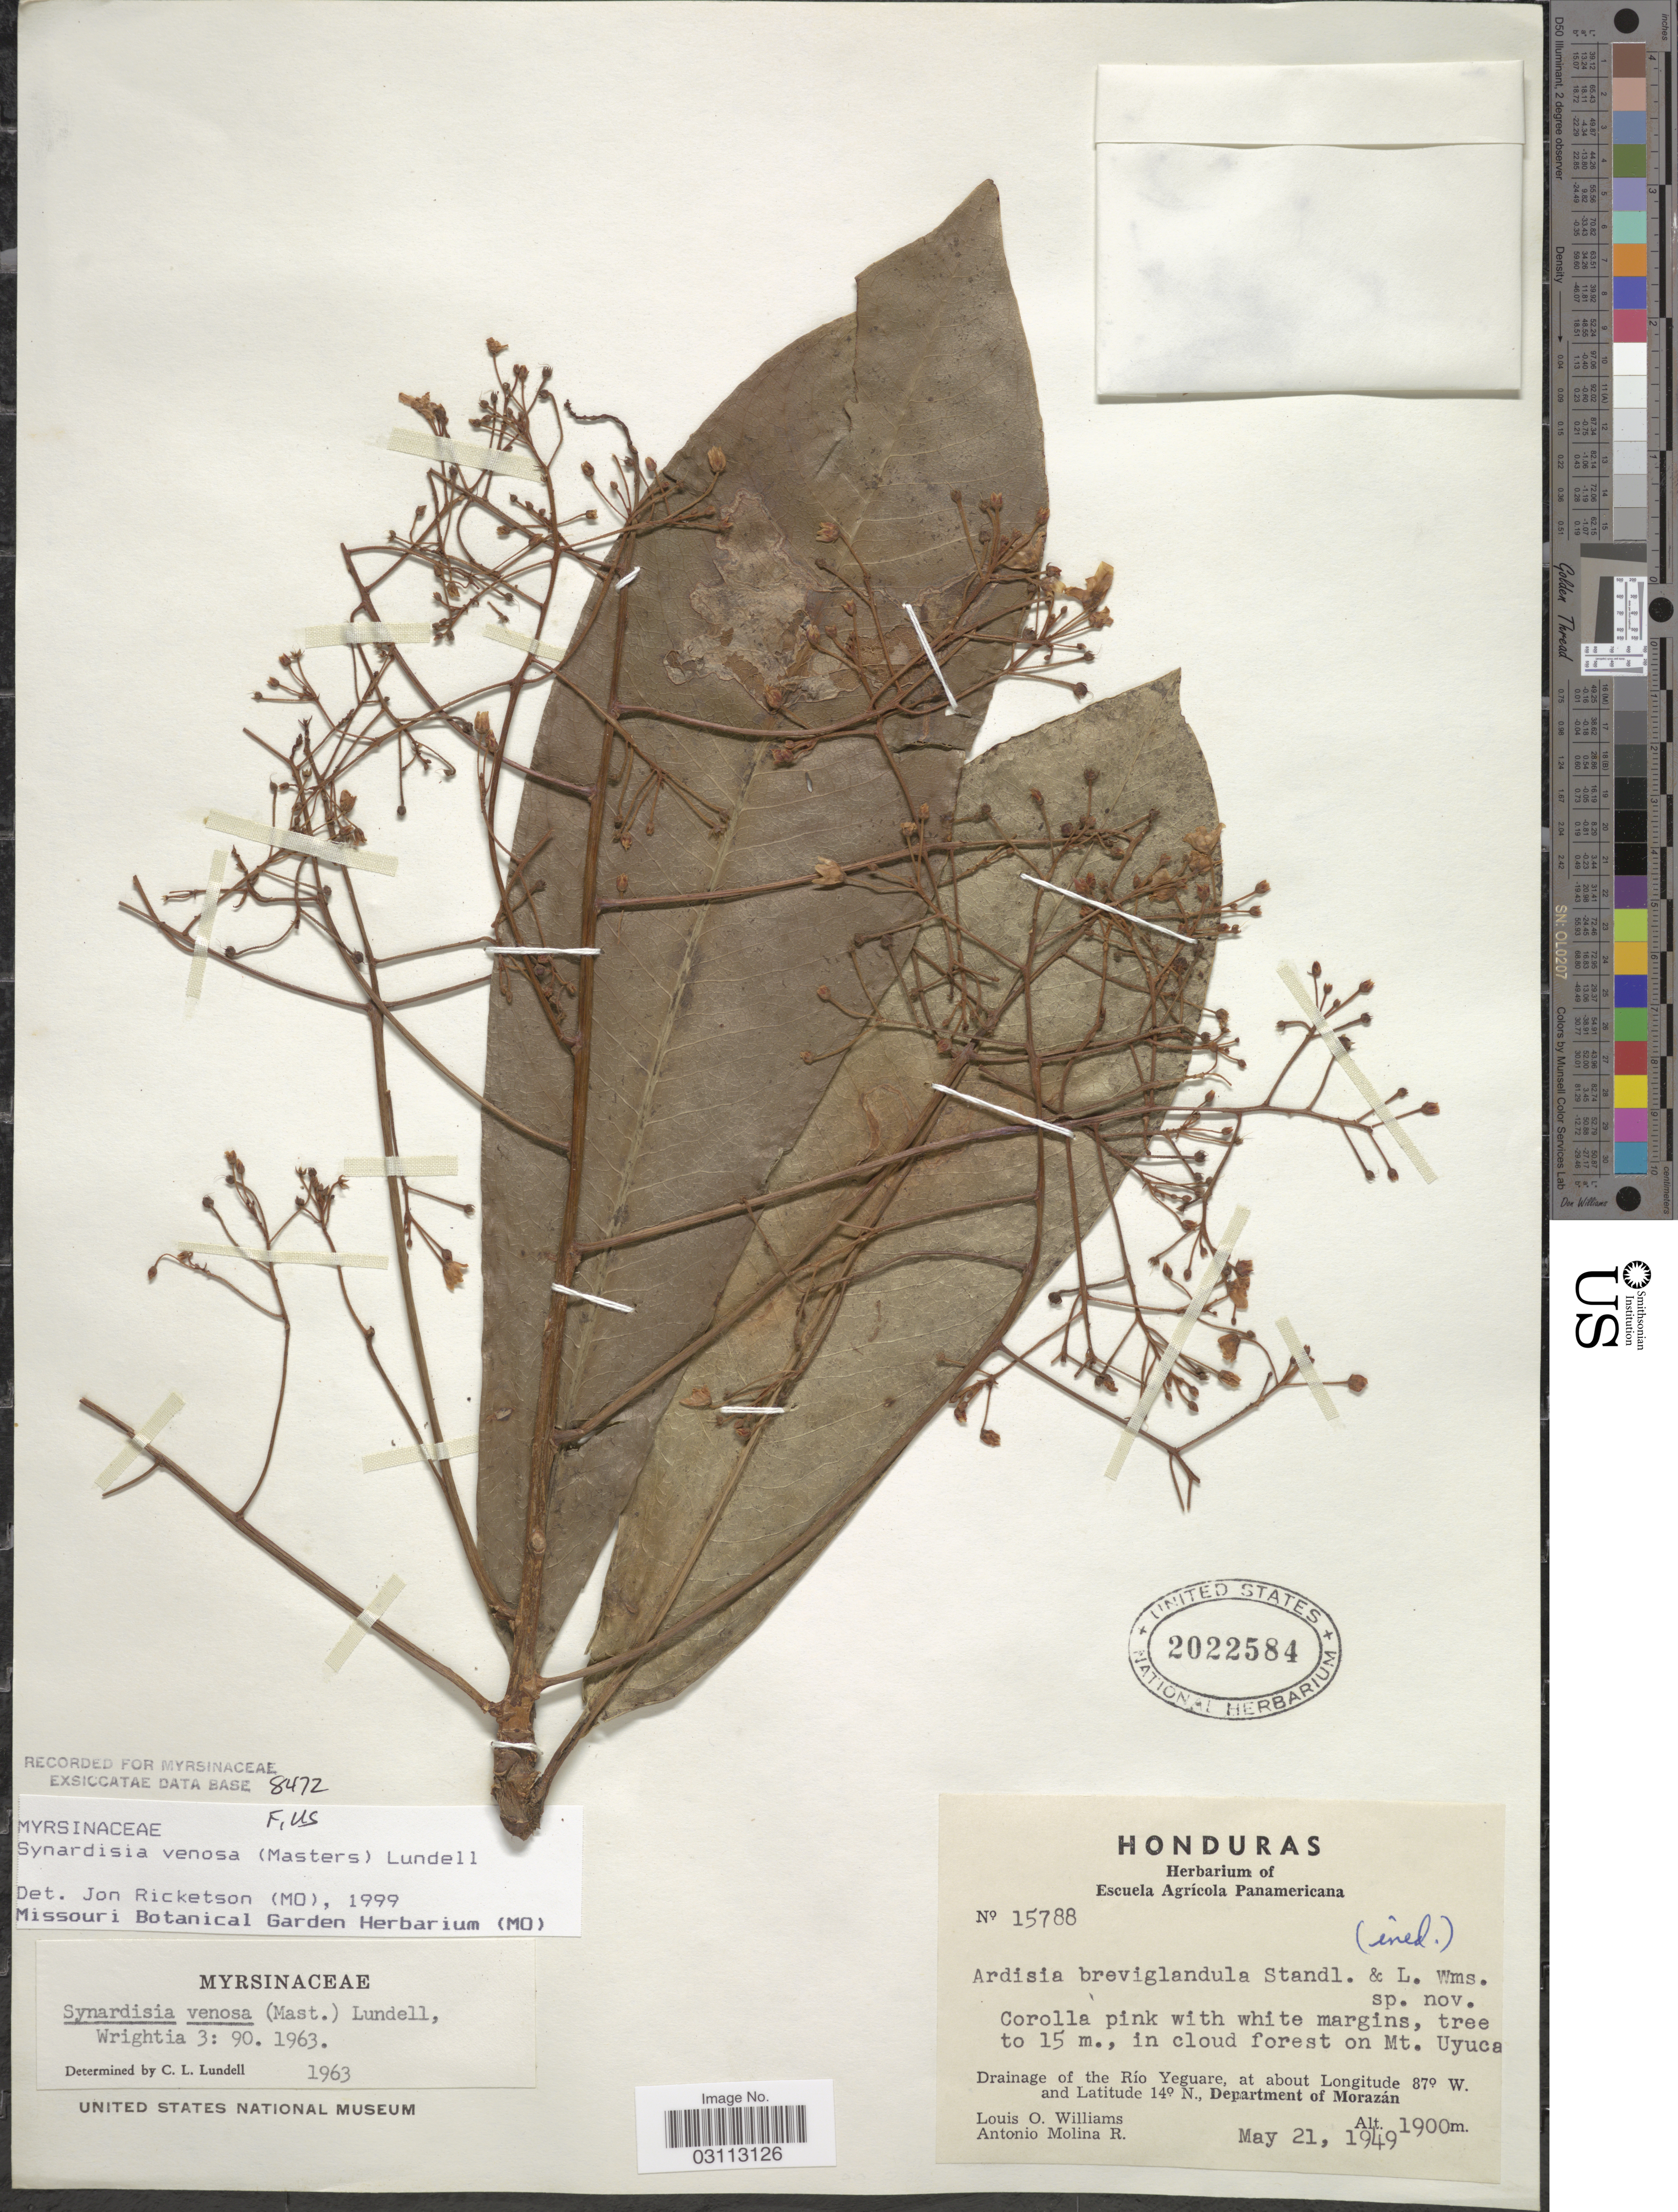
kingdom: Plantae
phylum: Tracheophyta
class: Magnoliopsida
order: Ericales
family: Primulaceae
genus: Synardisia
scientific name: Synardisia venosa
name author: (Mast.) Lundell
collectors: L. O. Williams & A. Molina R.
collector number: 15788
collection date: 1949-05-21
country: Honduras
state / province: Fco. Morazán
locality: In cloud forest on Mt. Uyuca. Drainage of the Río Yeguare, Department of Morazán.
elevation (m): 1900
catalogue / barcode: US 2022584